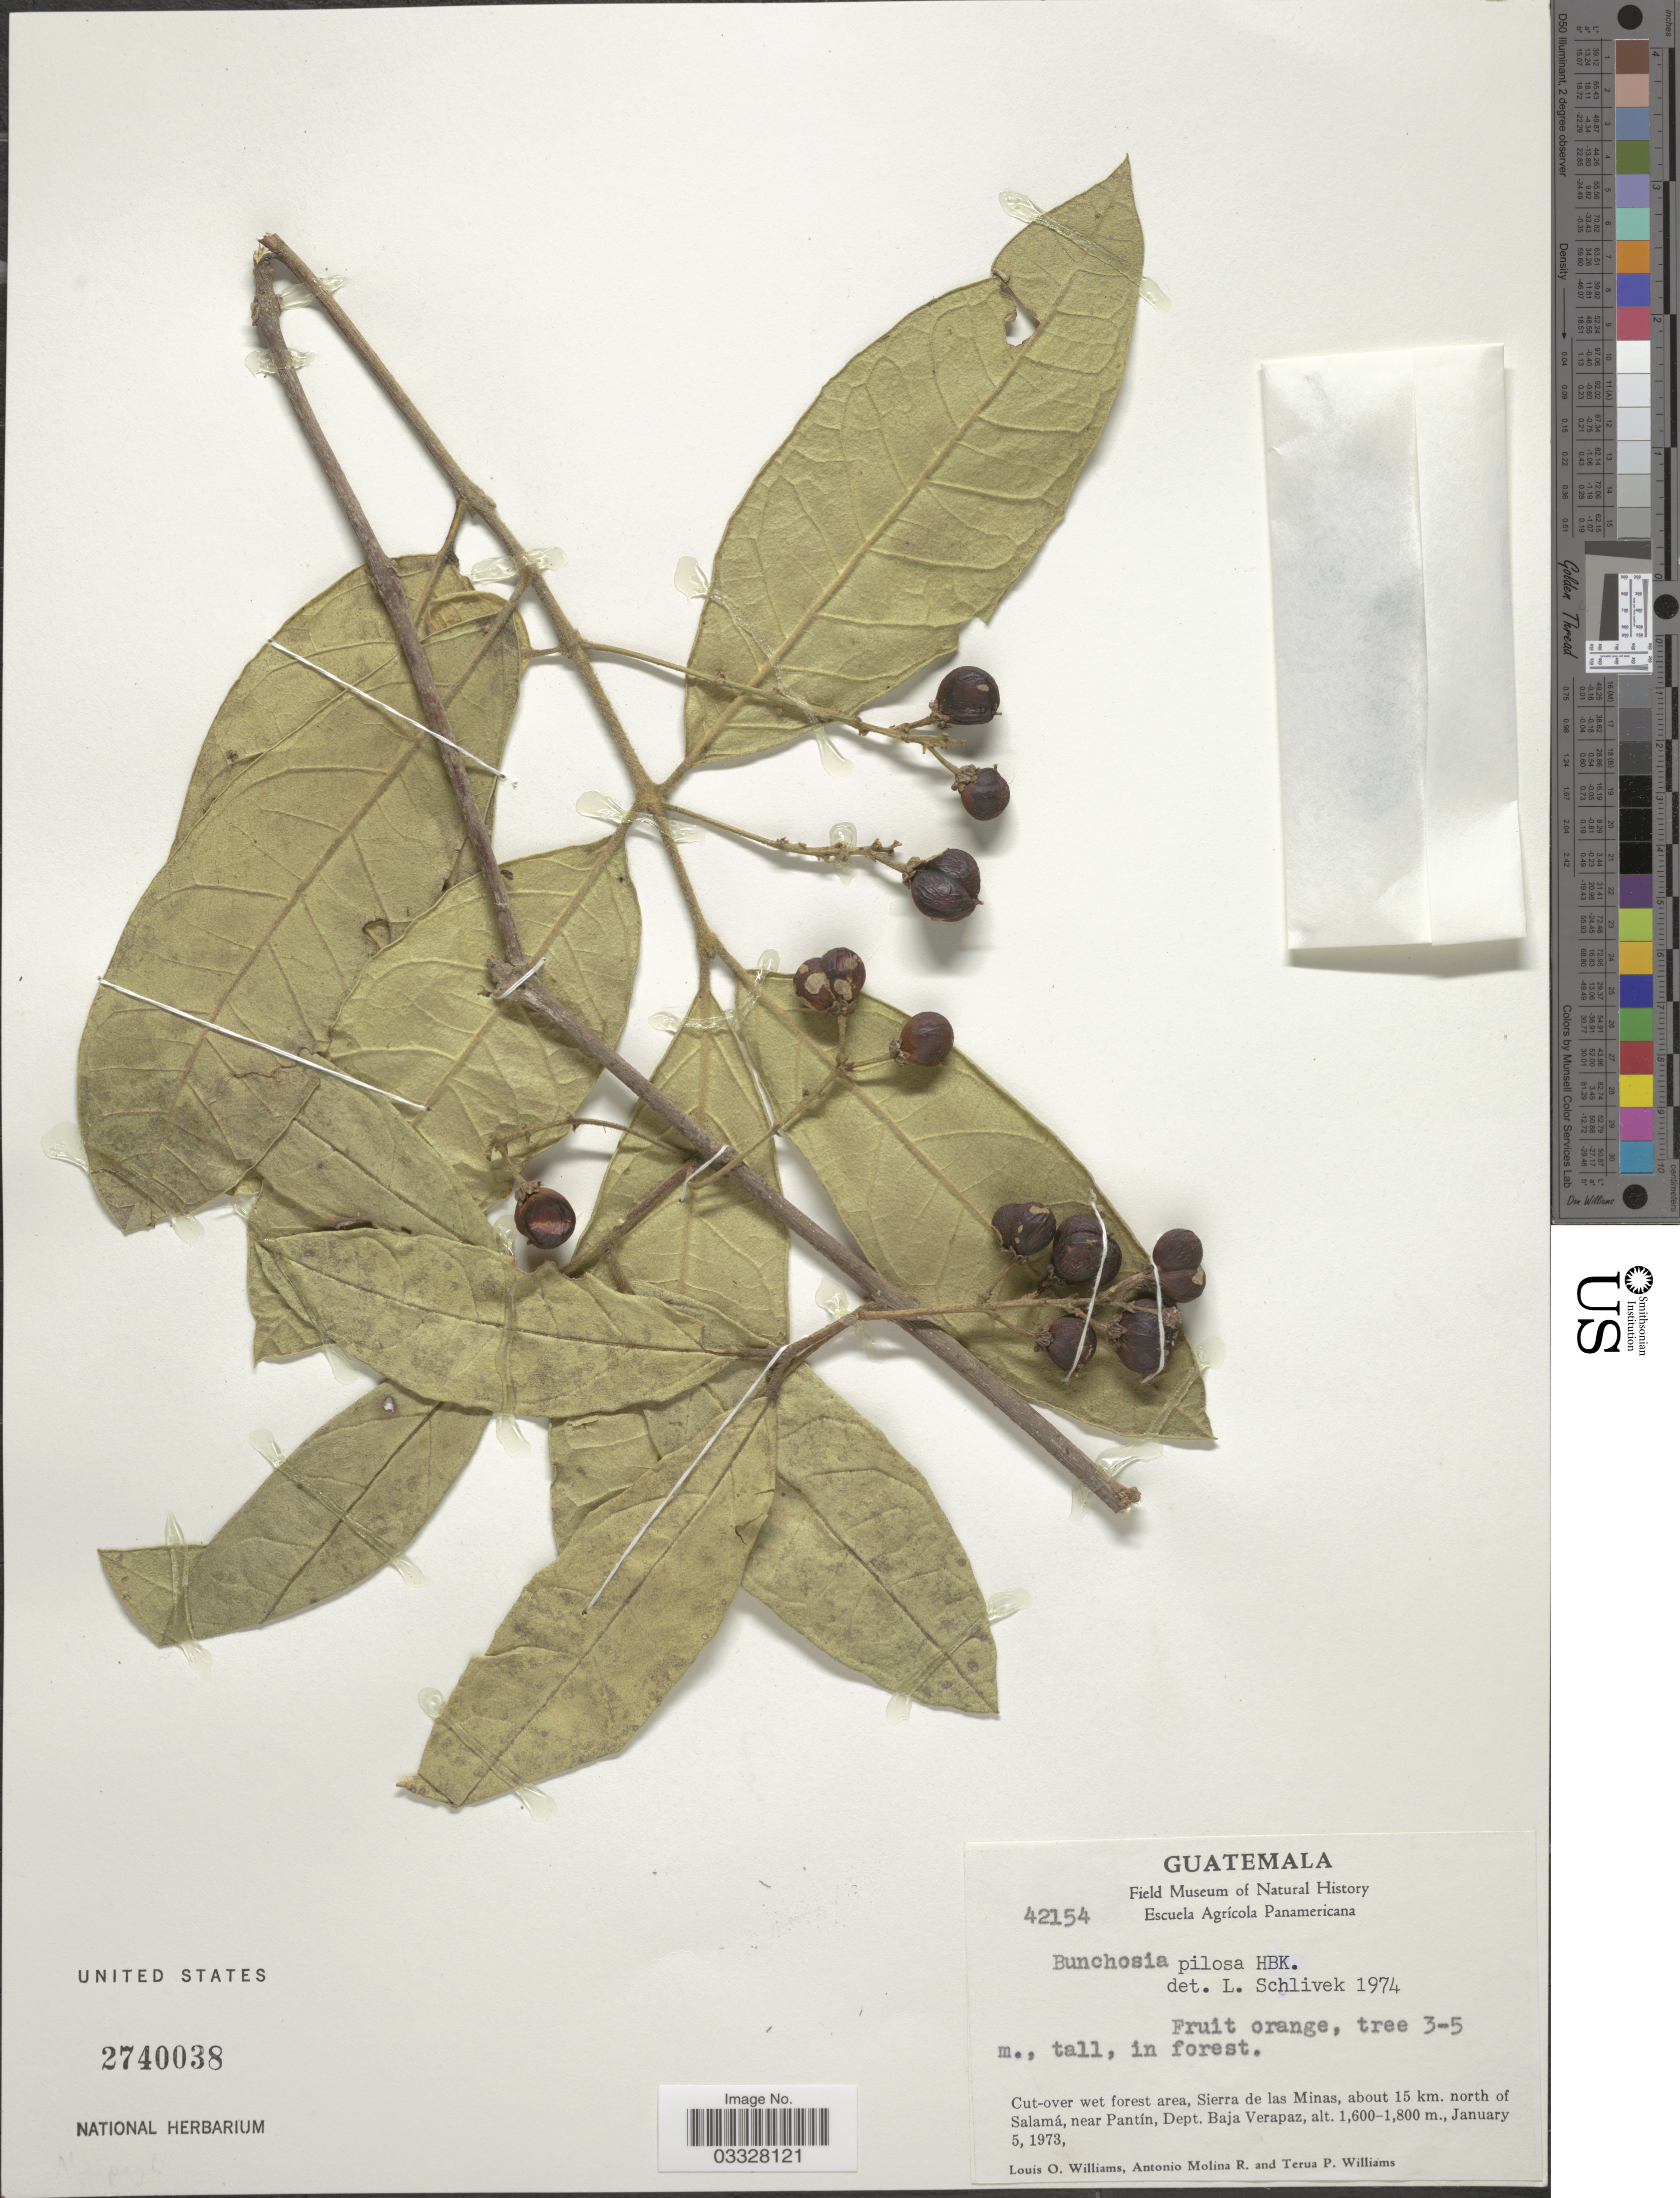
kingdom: Plantae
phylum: Tracheophyta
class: Magnoliopsida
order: Malpighiales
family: Malpighiaceae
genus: Bunchosia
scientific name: Bunchosia pilosa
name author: Kunth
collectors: L. O. Williams, A. Molina R. & T. Williams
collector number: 42154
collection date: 1973-01-05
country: Guatemala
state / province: Baja Verapaz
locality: Cut-over wet forest area, Sierra de las Minas, about 15 km. north of Salamá, near Pantín, Dept. Baja Verapaz.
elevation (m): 1600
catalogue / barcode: US 2740038